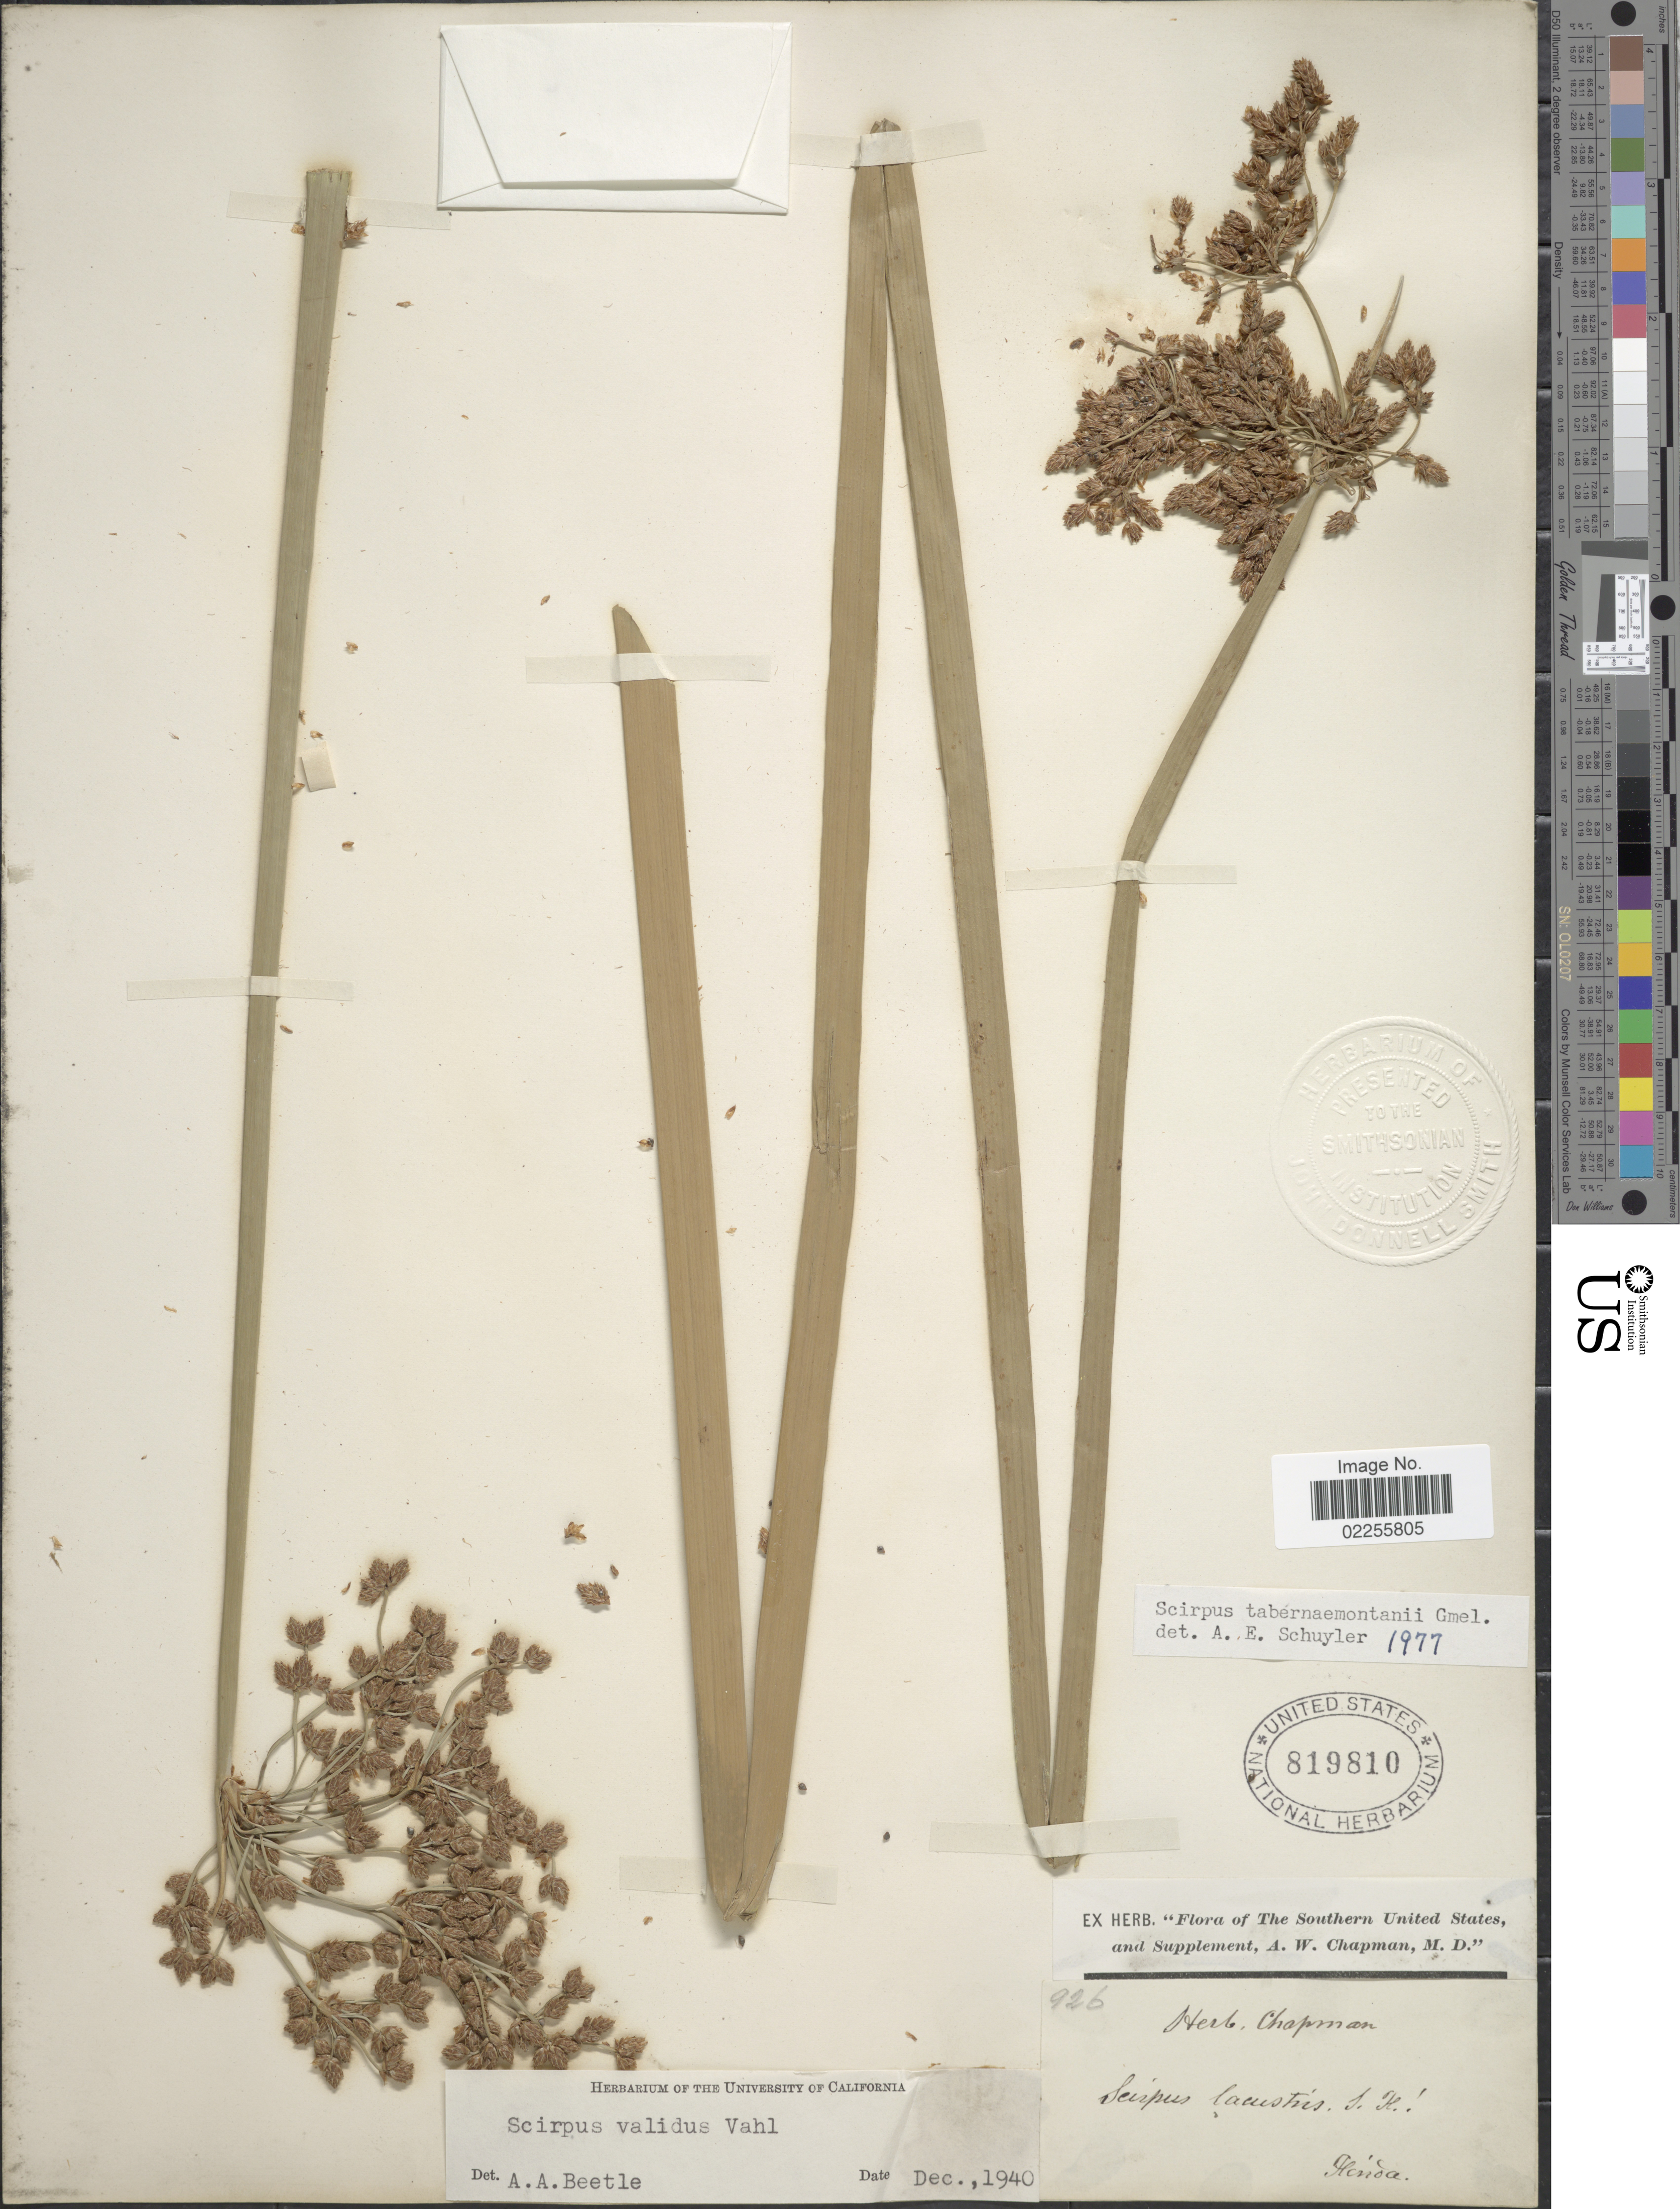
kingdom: Plantae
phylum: Tracheophyta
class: Liliopsida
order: Poales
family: Cyperaceae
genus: Schoenoplectus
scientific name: Schoenoplectus tabernaemontani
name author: (C.C. Gmel.) Palla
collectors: ex herb. A.W. Chapman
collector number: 926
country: United States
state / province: Florida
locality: Southern United States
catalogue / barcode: US 819810